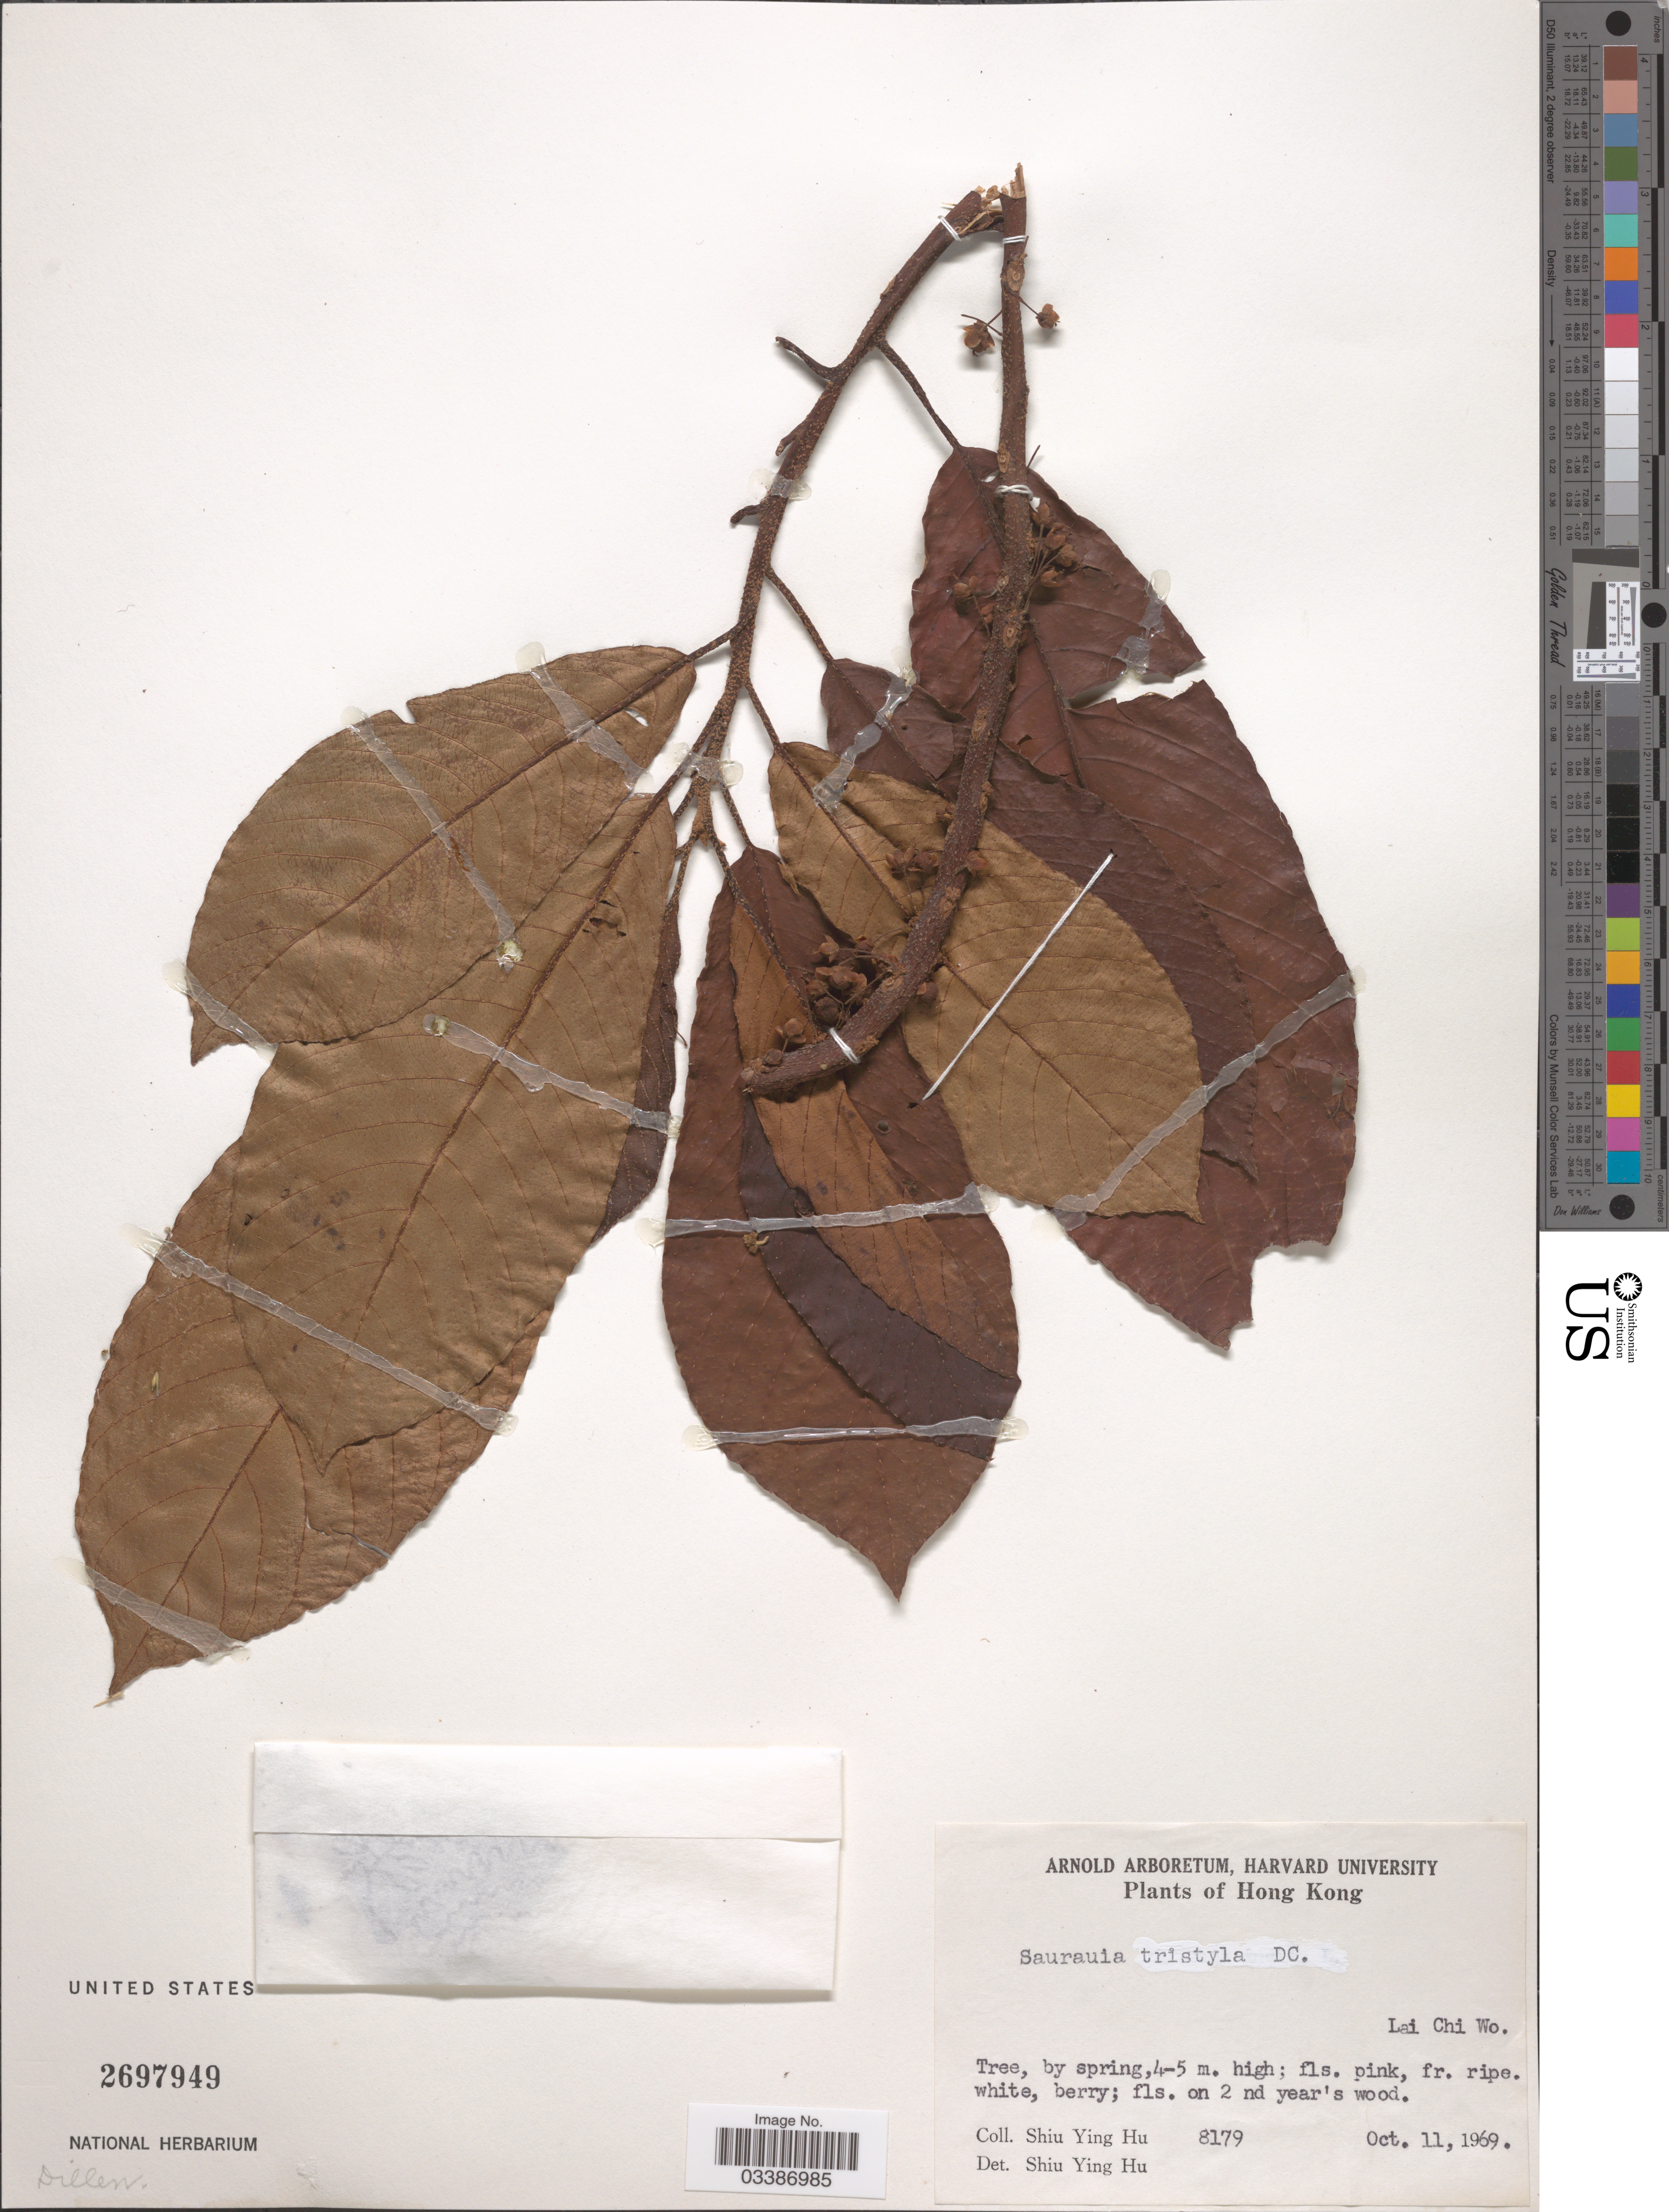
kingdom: Plantae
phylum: Tracheophyta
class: Magnoliopsida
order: Ericales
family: Actinidiaceae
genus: Saurauia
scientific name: Saurauia tristyla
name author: DC.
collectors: S. Y. Hu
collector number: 8179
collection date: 1969-10-11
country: China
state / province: Hong Kong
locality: Lai Chi Wo.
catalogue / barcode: US 2697949